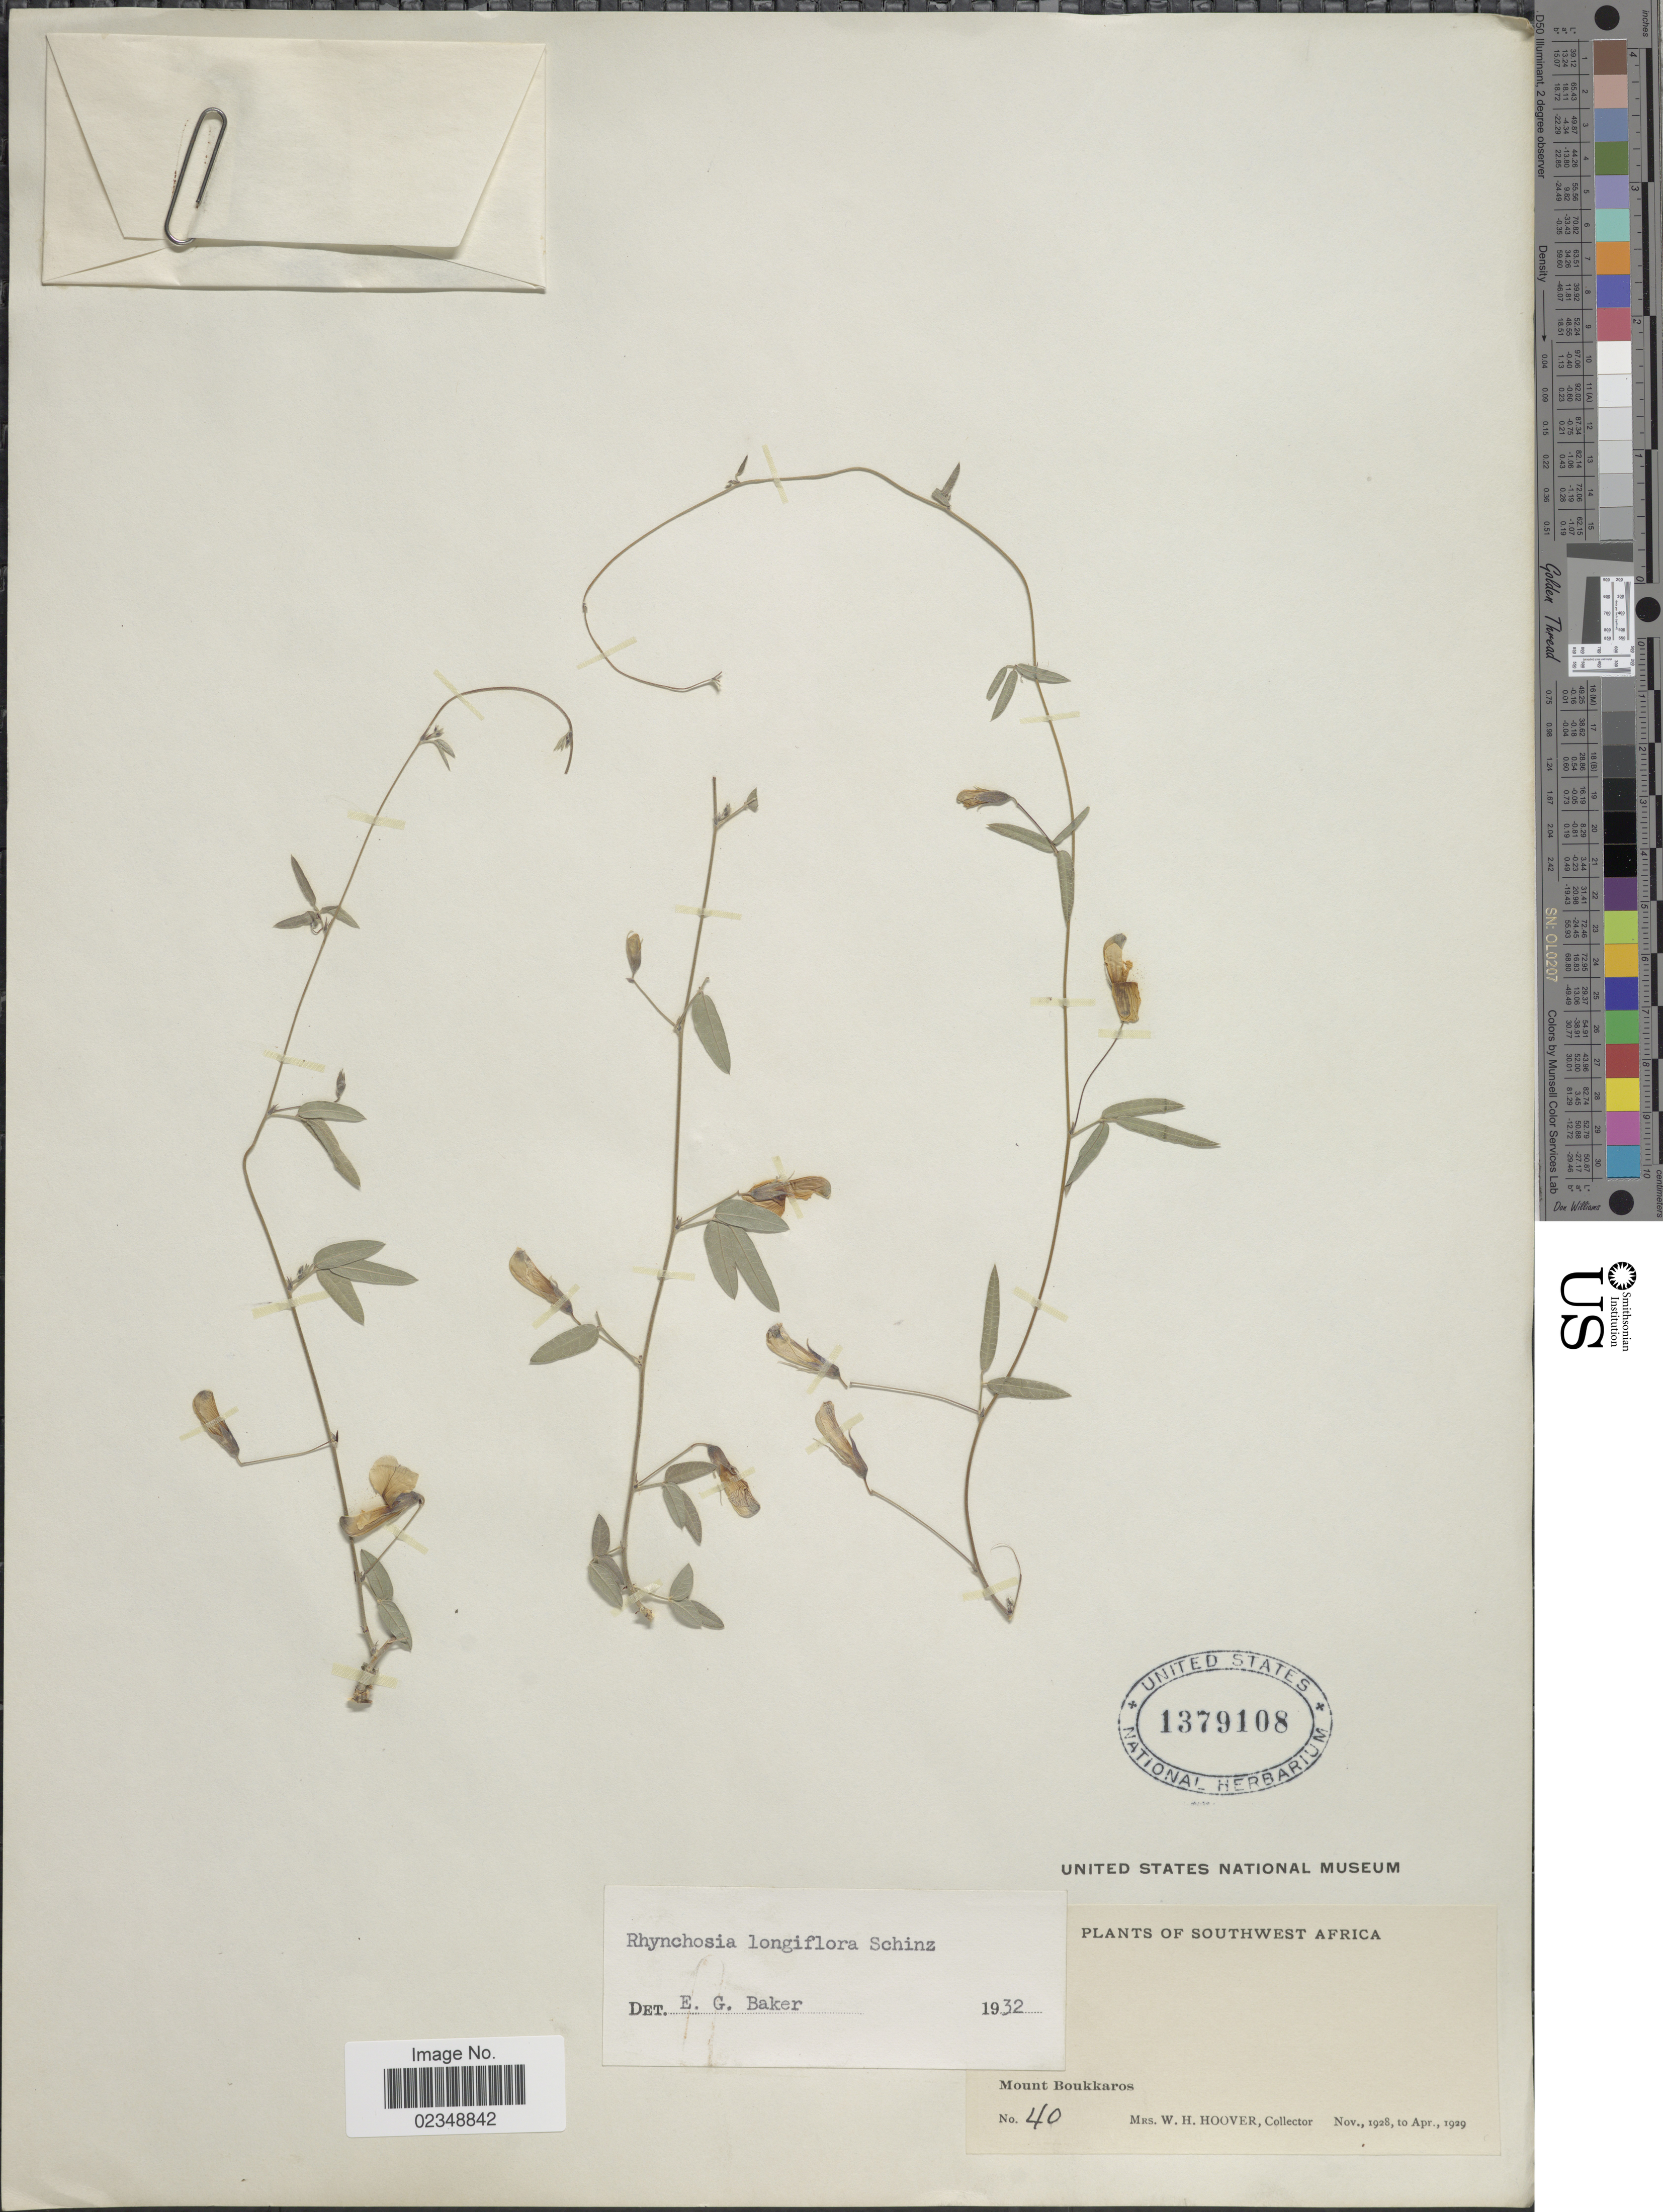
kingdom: Plantae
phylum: Tracheophyta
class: Magnoliopsida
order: Fabales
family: Fabaceae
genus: Rhynchosia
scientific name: Rhynchosia longiflora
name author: Schinz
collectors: W. H. Hoover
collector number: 40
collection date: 1928-11/1929-04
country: Namibia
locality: Southwest Africa. Mount Boukkaros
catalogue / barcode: US 1379108